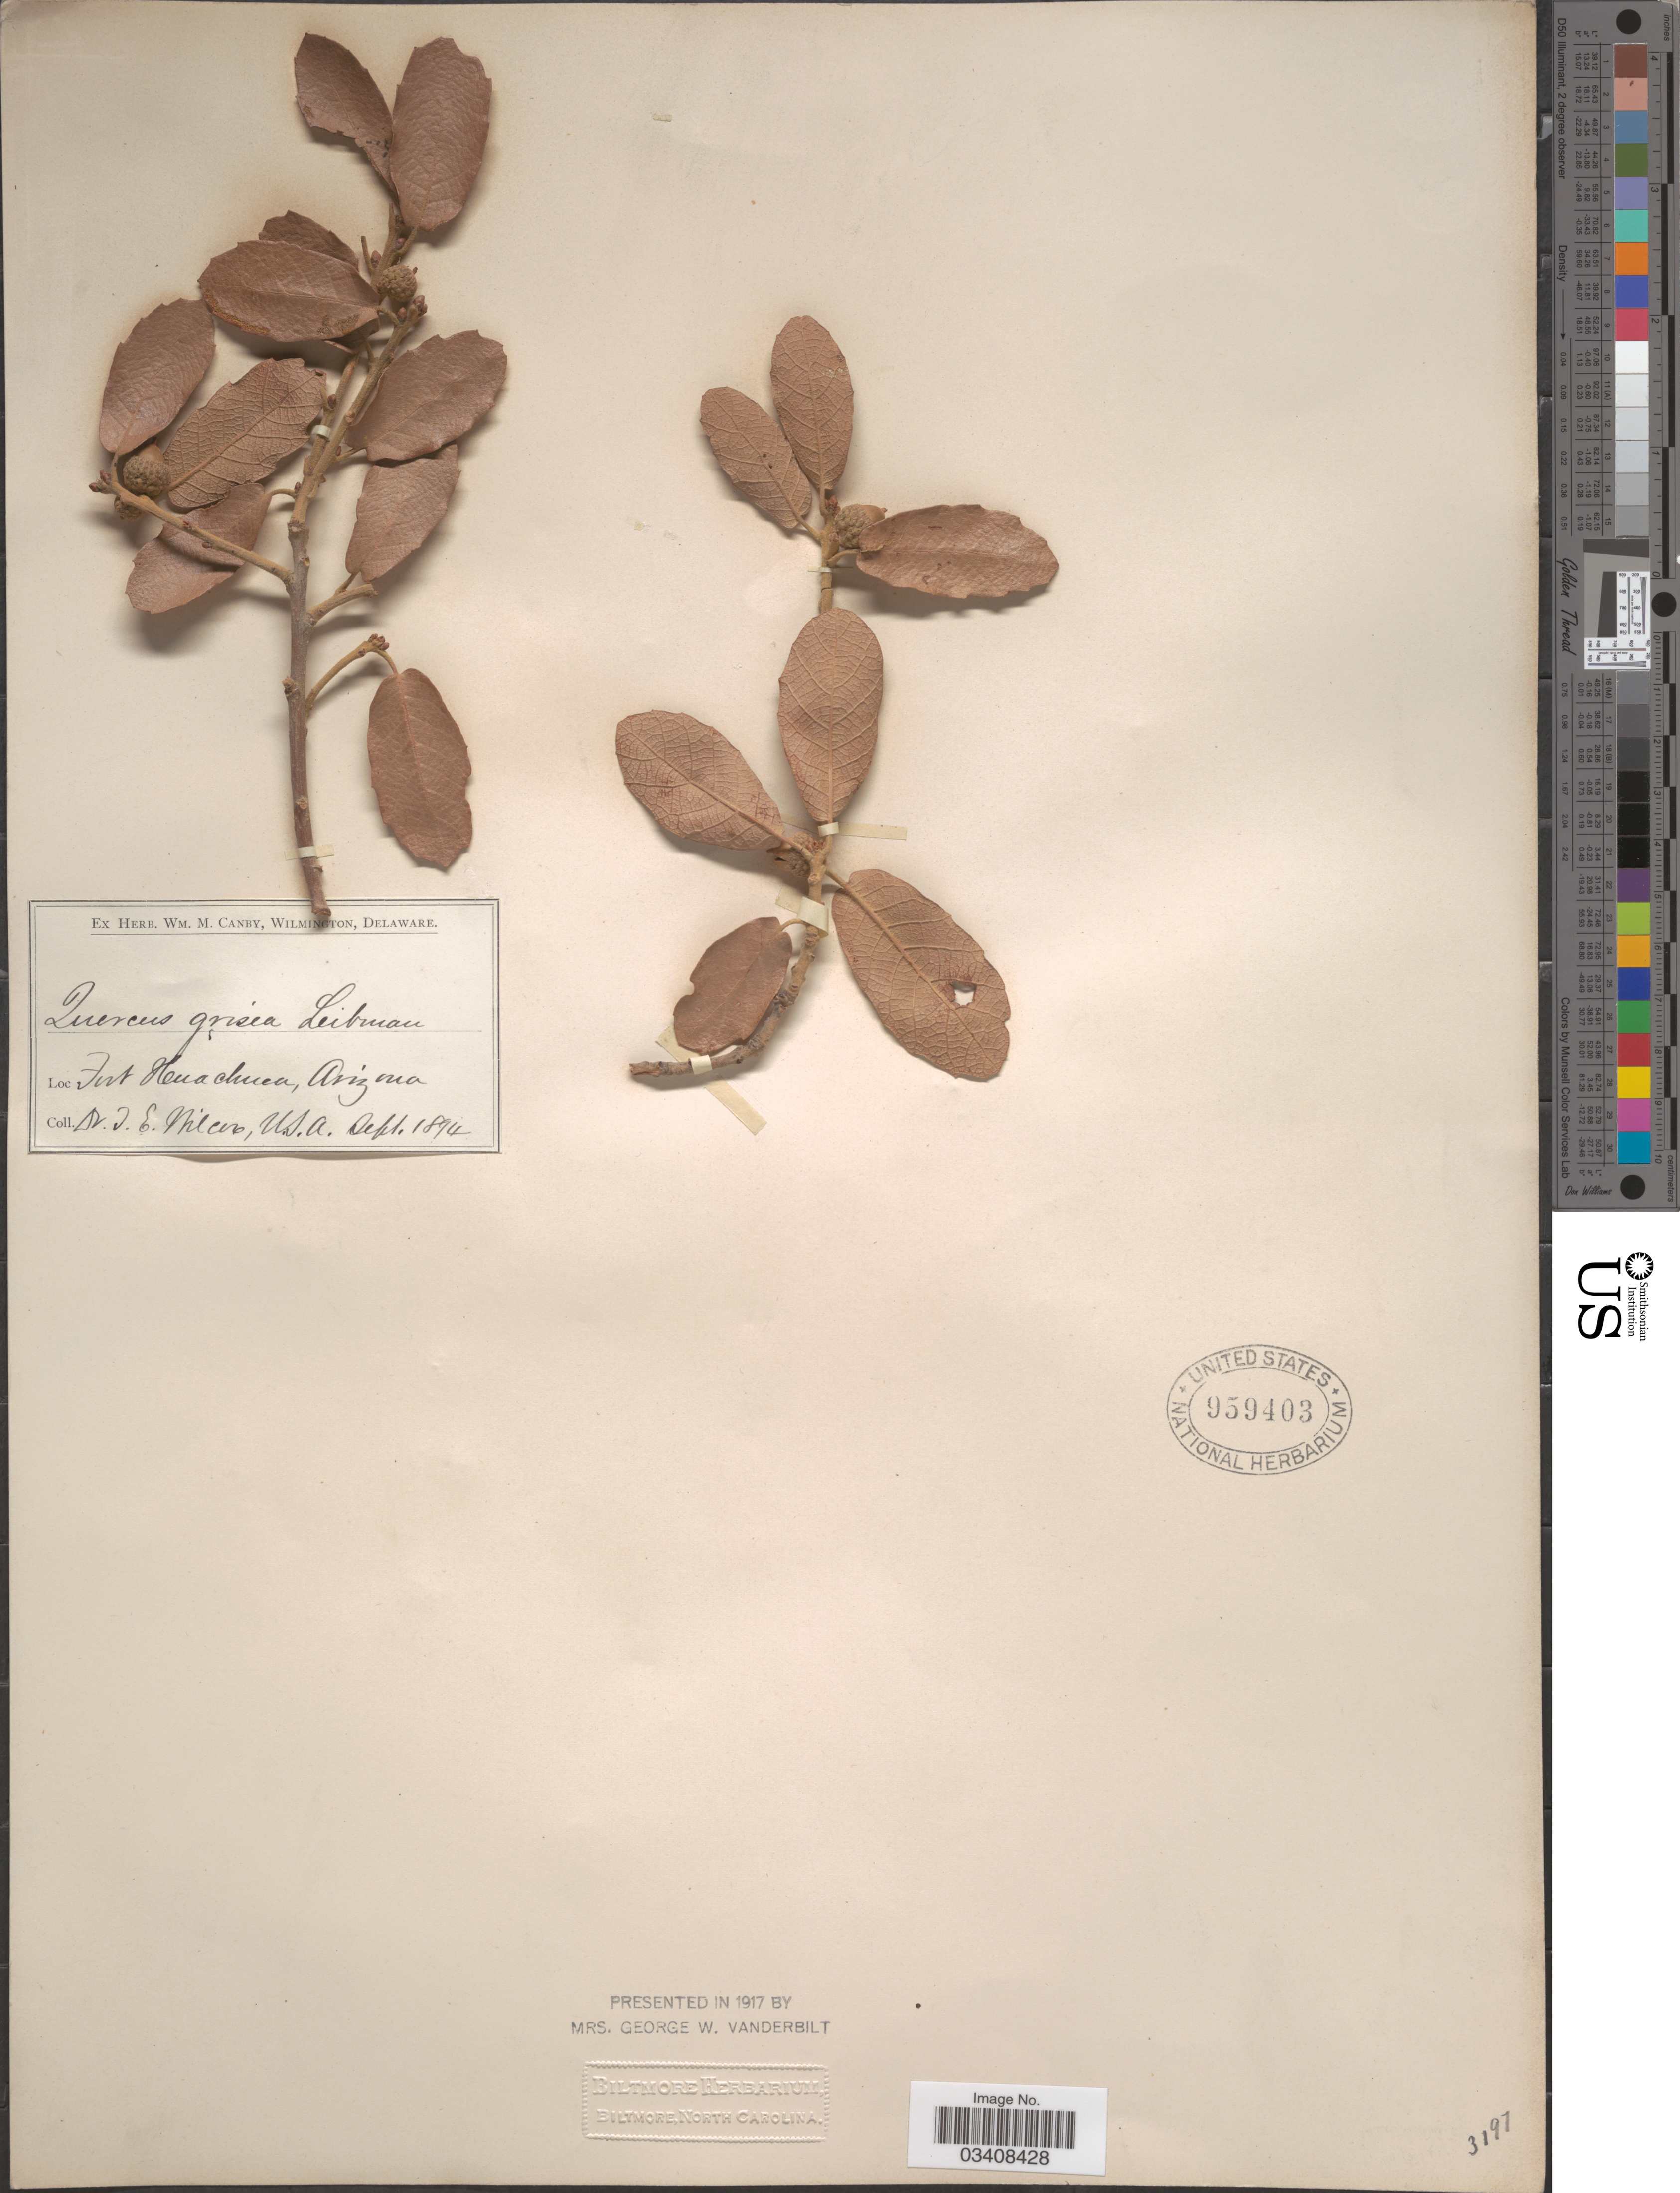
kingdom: Plantae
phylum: Tracheophyta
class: Magnoliopsida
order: Fagales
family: Fagaceae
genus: Quercus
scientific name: Quercus rugosa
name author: Née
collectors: T. E. Wilcox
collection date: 1894-09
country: United States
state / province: Arizona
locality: Fort Huachuca.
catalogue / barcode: US 959403